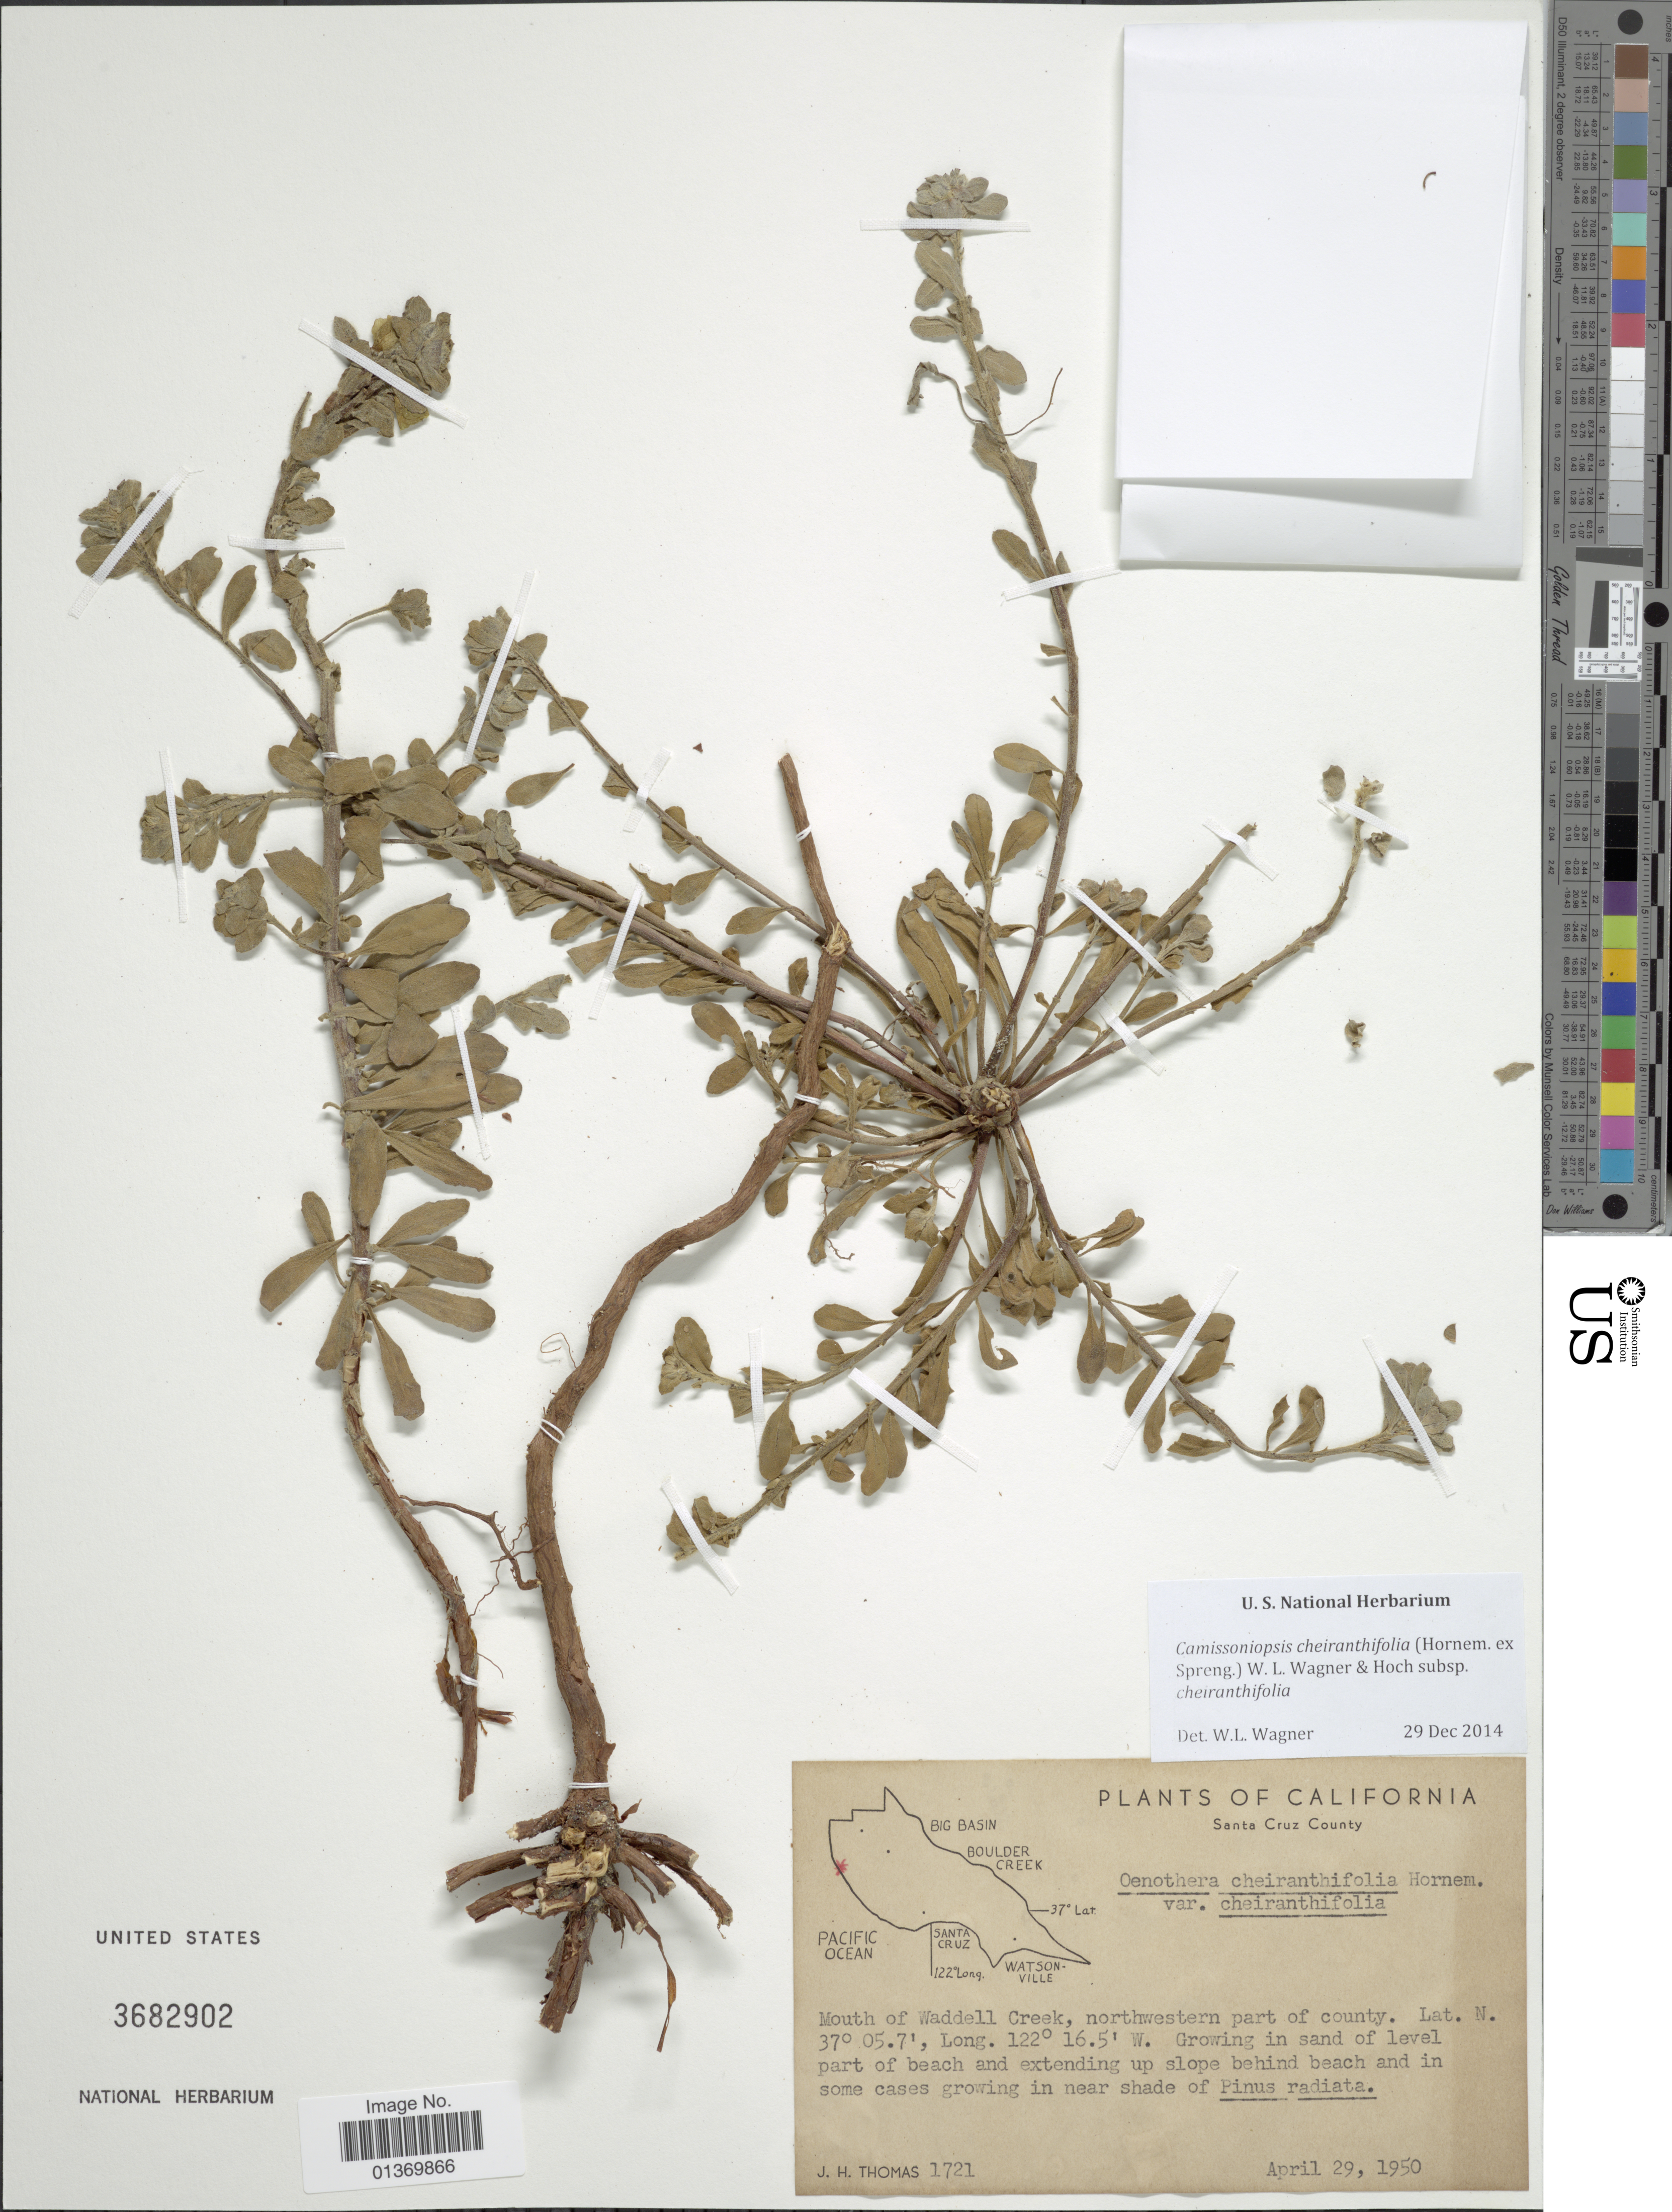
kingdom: Plantae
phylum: Tracheophyta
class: Magnoliopsida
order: Myrtales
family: Onagraceae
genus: Camissoniopsis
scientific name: Camissoniopsis cheiranthifolia subsp. cheiranthifolia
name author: (Hornem. ex Spreng.) W.L. Wagner & Hoch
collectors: J. H. Thomas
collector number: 1721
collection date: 1950-04-29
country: United States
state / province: California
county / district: Santa Cruz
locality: Santa Cruz County, Mouth of Waddell Creek, northwestern part of county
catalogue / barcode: US 3682902